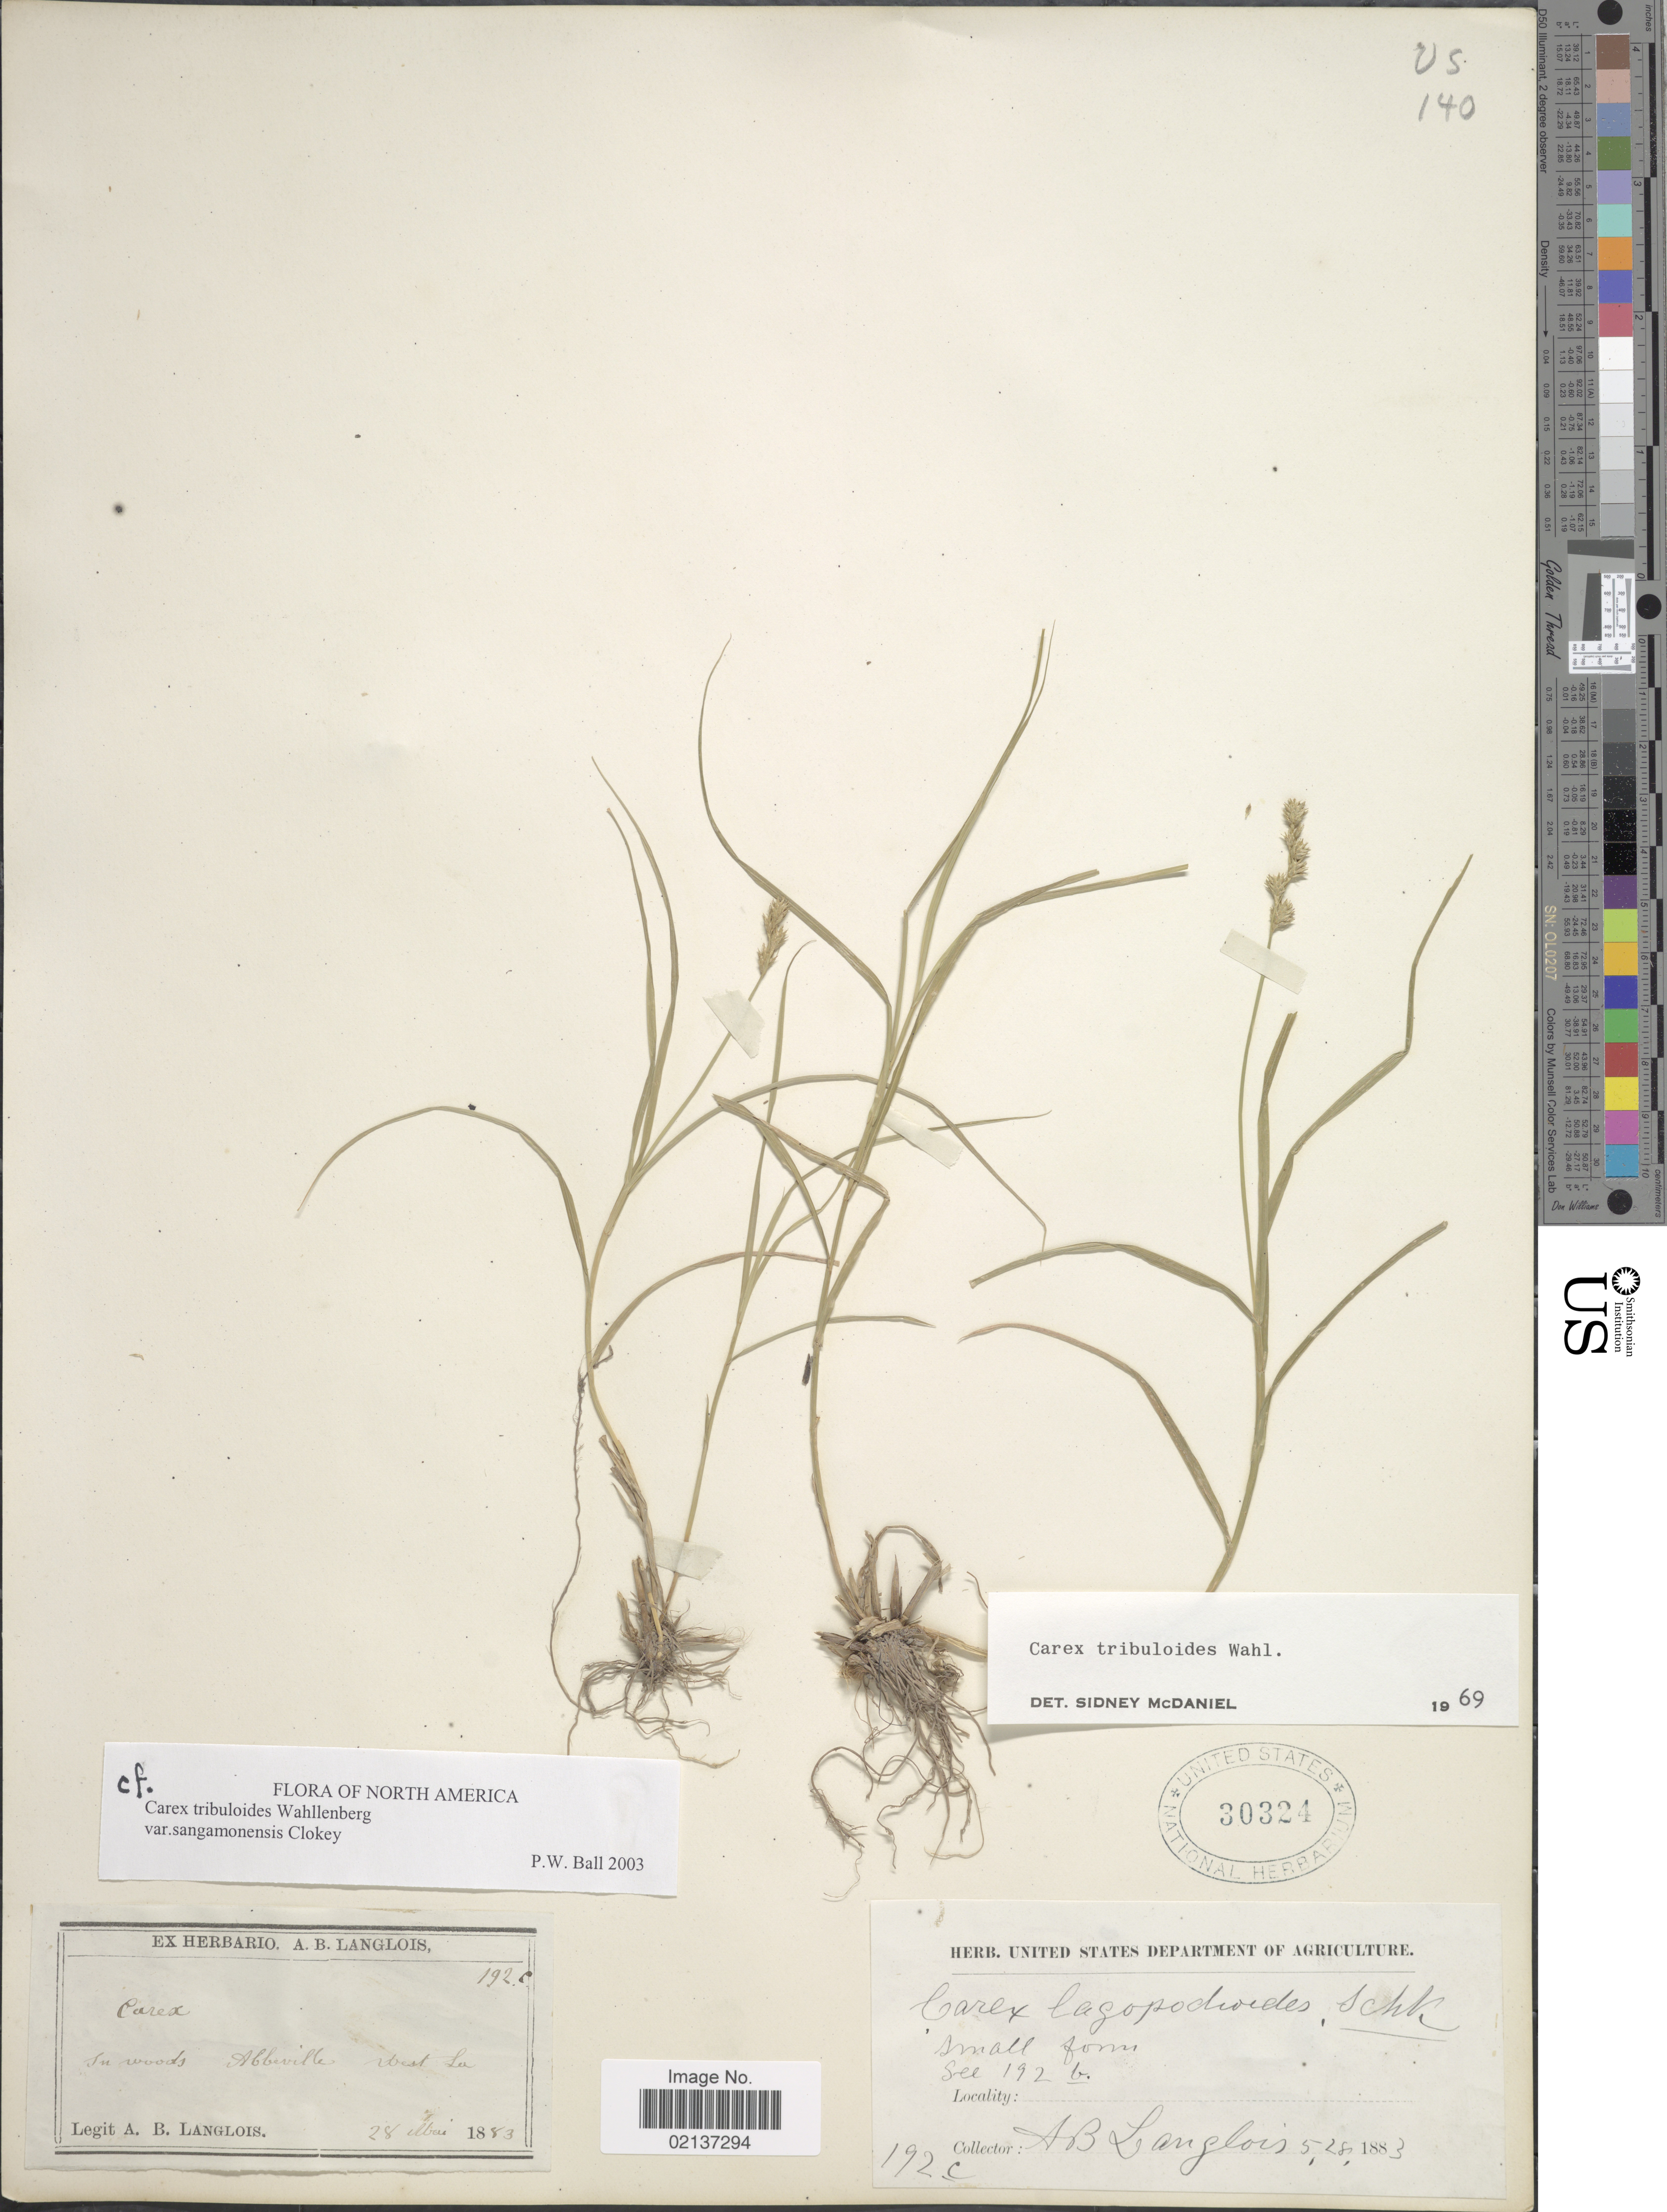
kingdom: Plantae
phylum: Tracheophyta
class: Liliopsida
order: Poales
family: Cyperaceae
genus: Carex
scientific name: Carex tribuloides var. sangamonensis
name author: Clokey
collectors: A. Langlois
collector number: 192c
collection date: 1883-05-28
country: United States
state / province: Louisiana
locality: In woods, Abbeville, west La.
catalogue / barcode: US 30324